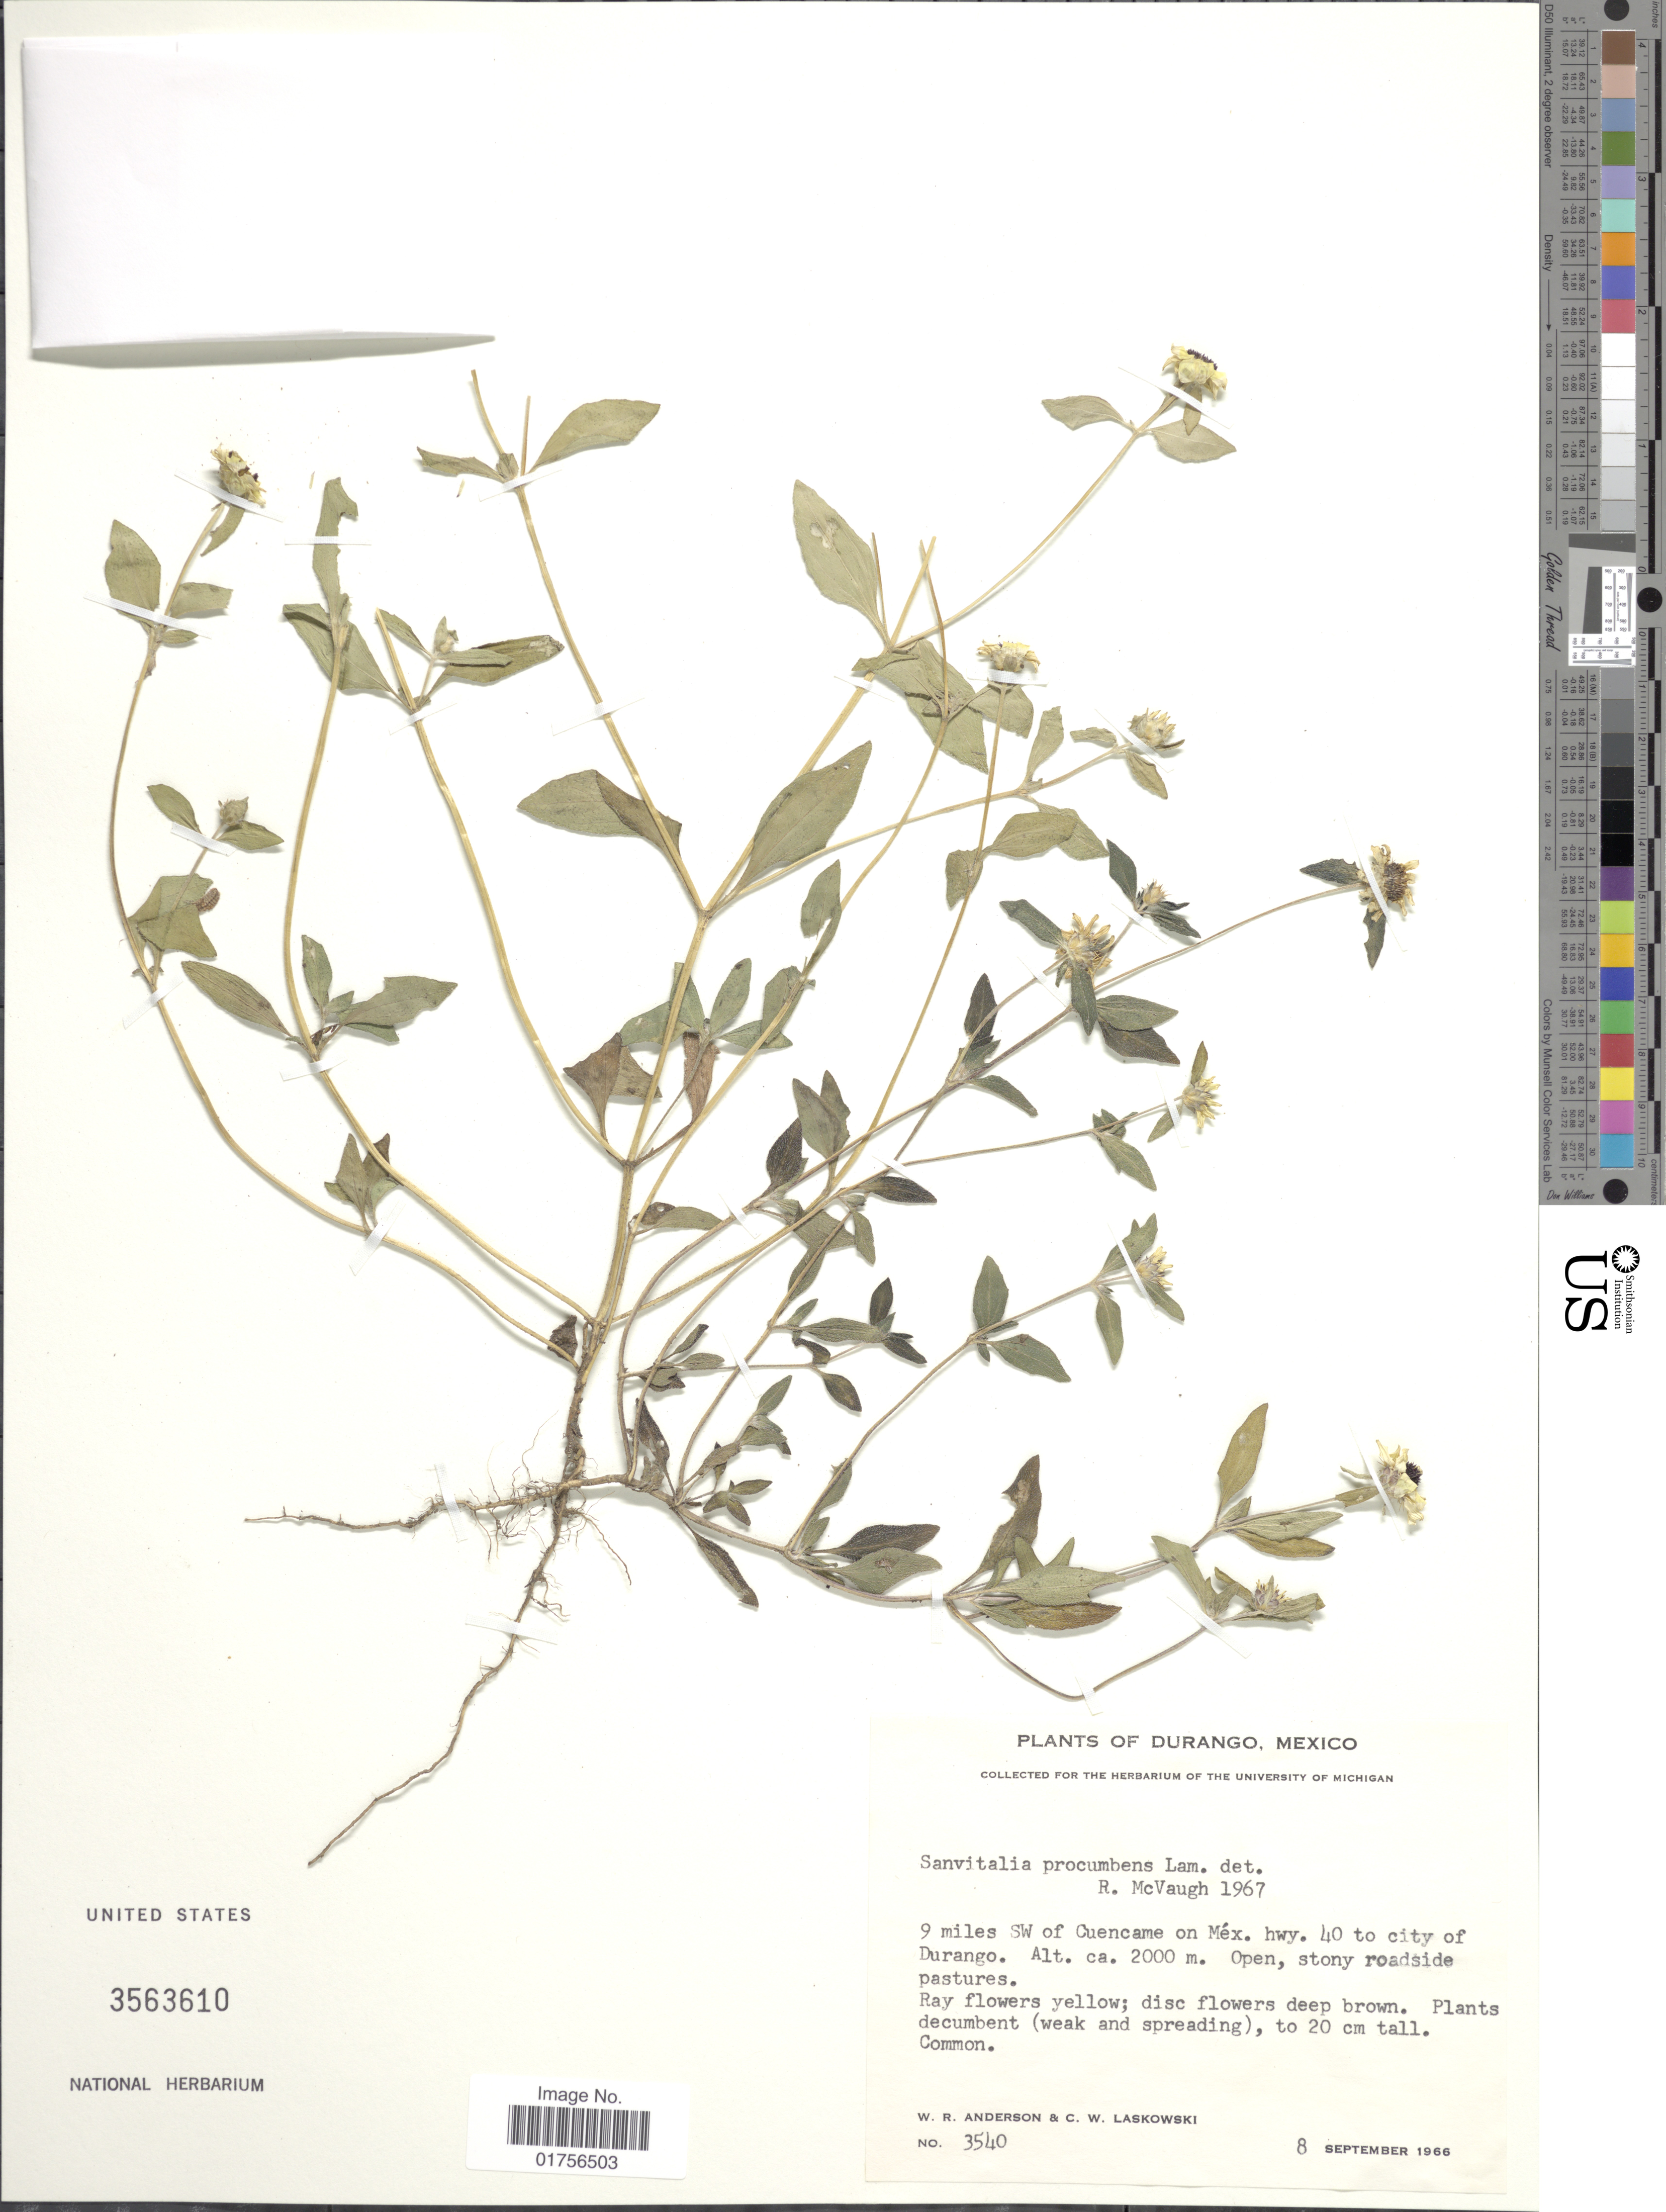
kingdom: Plantae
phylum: Tracheophyta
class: Magnoliopsida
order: Asterales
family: Asteraceae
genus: Sanvitalia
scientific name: Sanvitalia procumbens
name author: Lam.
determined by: Skibicki, Samuel V.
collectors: W. R. Anderson & C. Laskowski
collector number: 3540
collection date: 1966-09-08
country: Mexico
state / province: Durango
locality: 9 miles SW of Cuencame on Mex, hwy 40 to city of Durango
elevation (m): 2000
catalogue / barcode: US 3563610